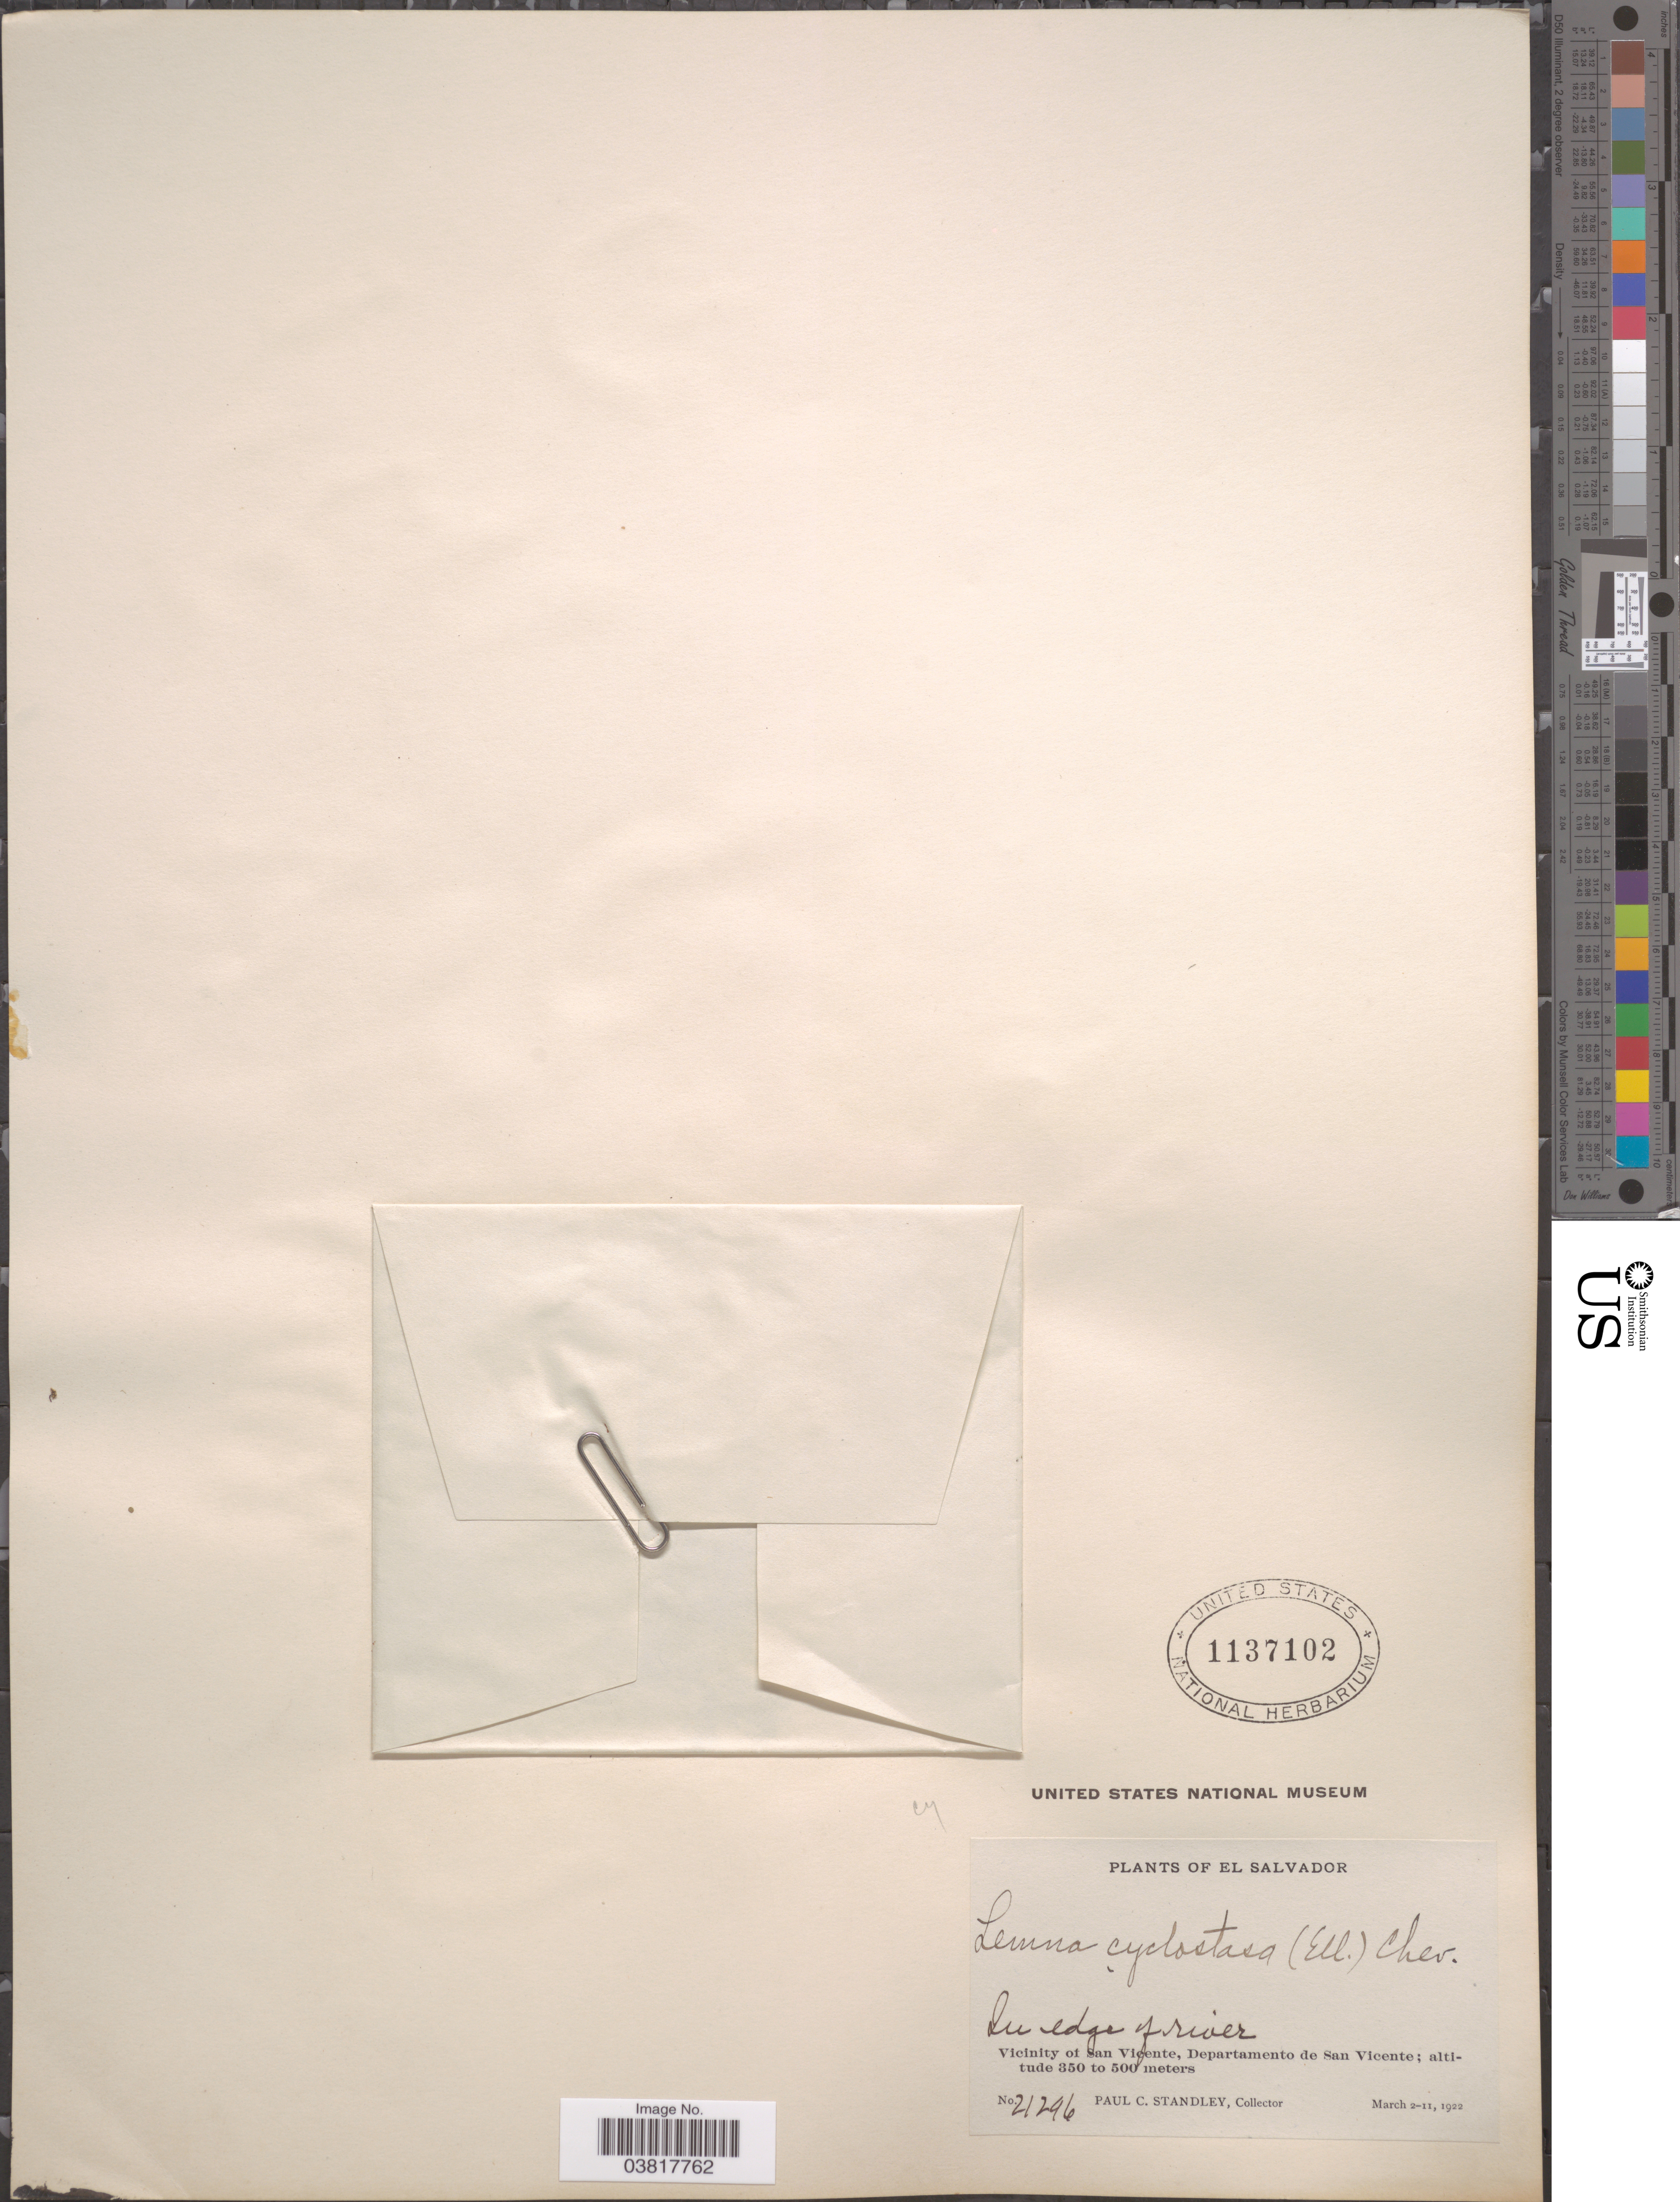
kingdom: Plantae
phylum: Tracheophyta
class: Liliopsida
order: Alismatales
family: Araceae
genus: Lemna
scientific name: Lemna cyclostasa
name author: (Elliott) Chevall. ex C.H. Thomps.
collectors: P. C. Standley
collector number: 21296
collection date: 1922-03-02/1922-03-11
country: El Salvador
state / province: San Vincente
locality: In edge of river. Vicinity of San Vicente, Departamento de San Vicente.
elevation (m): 350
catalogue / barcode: US 1137102